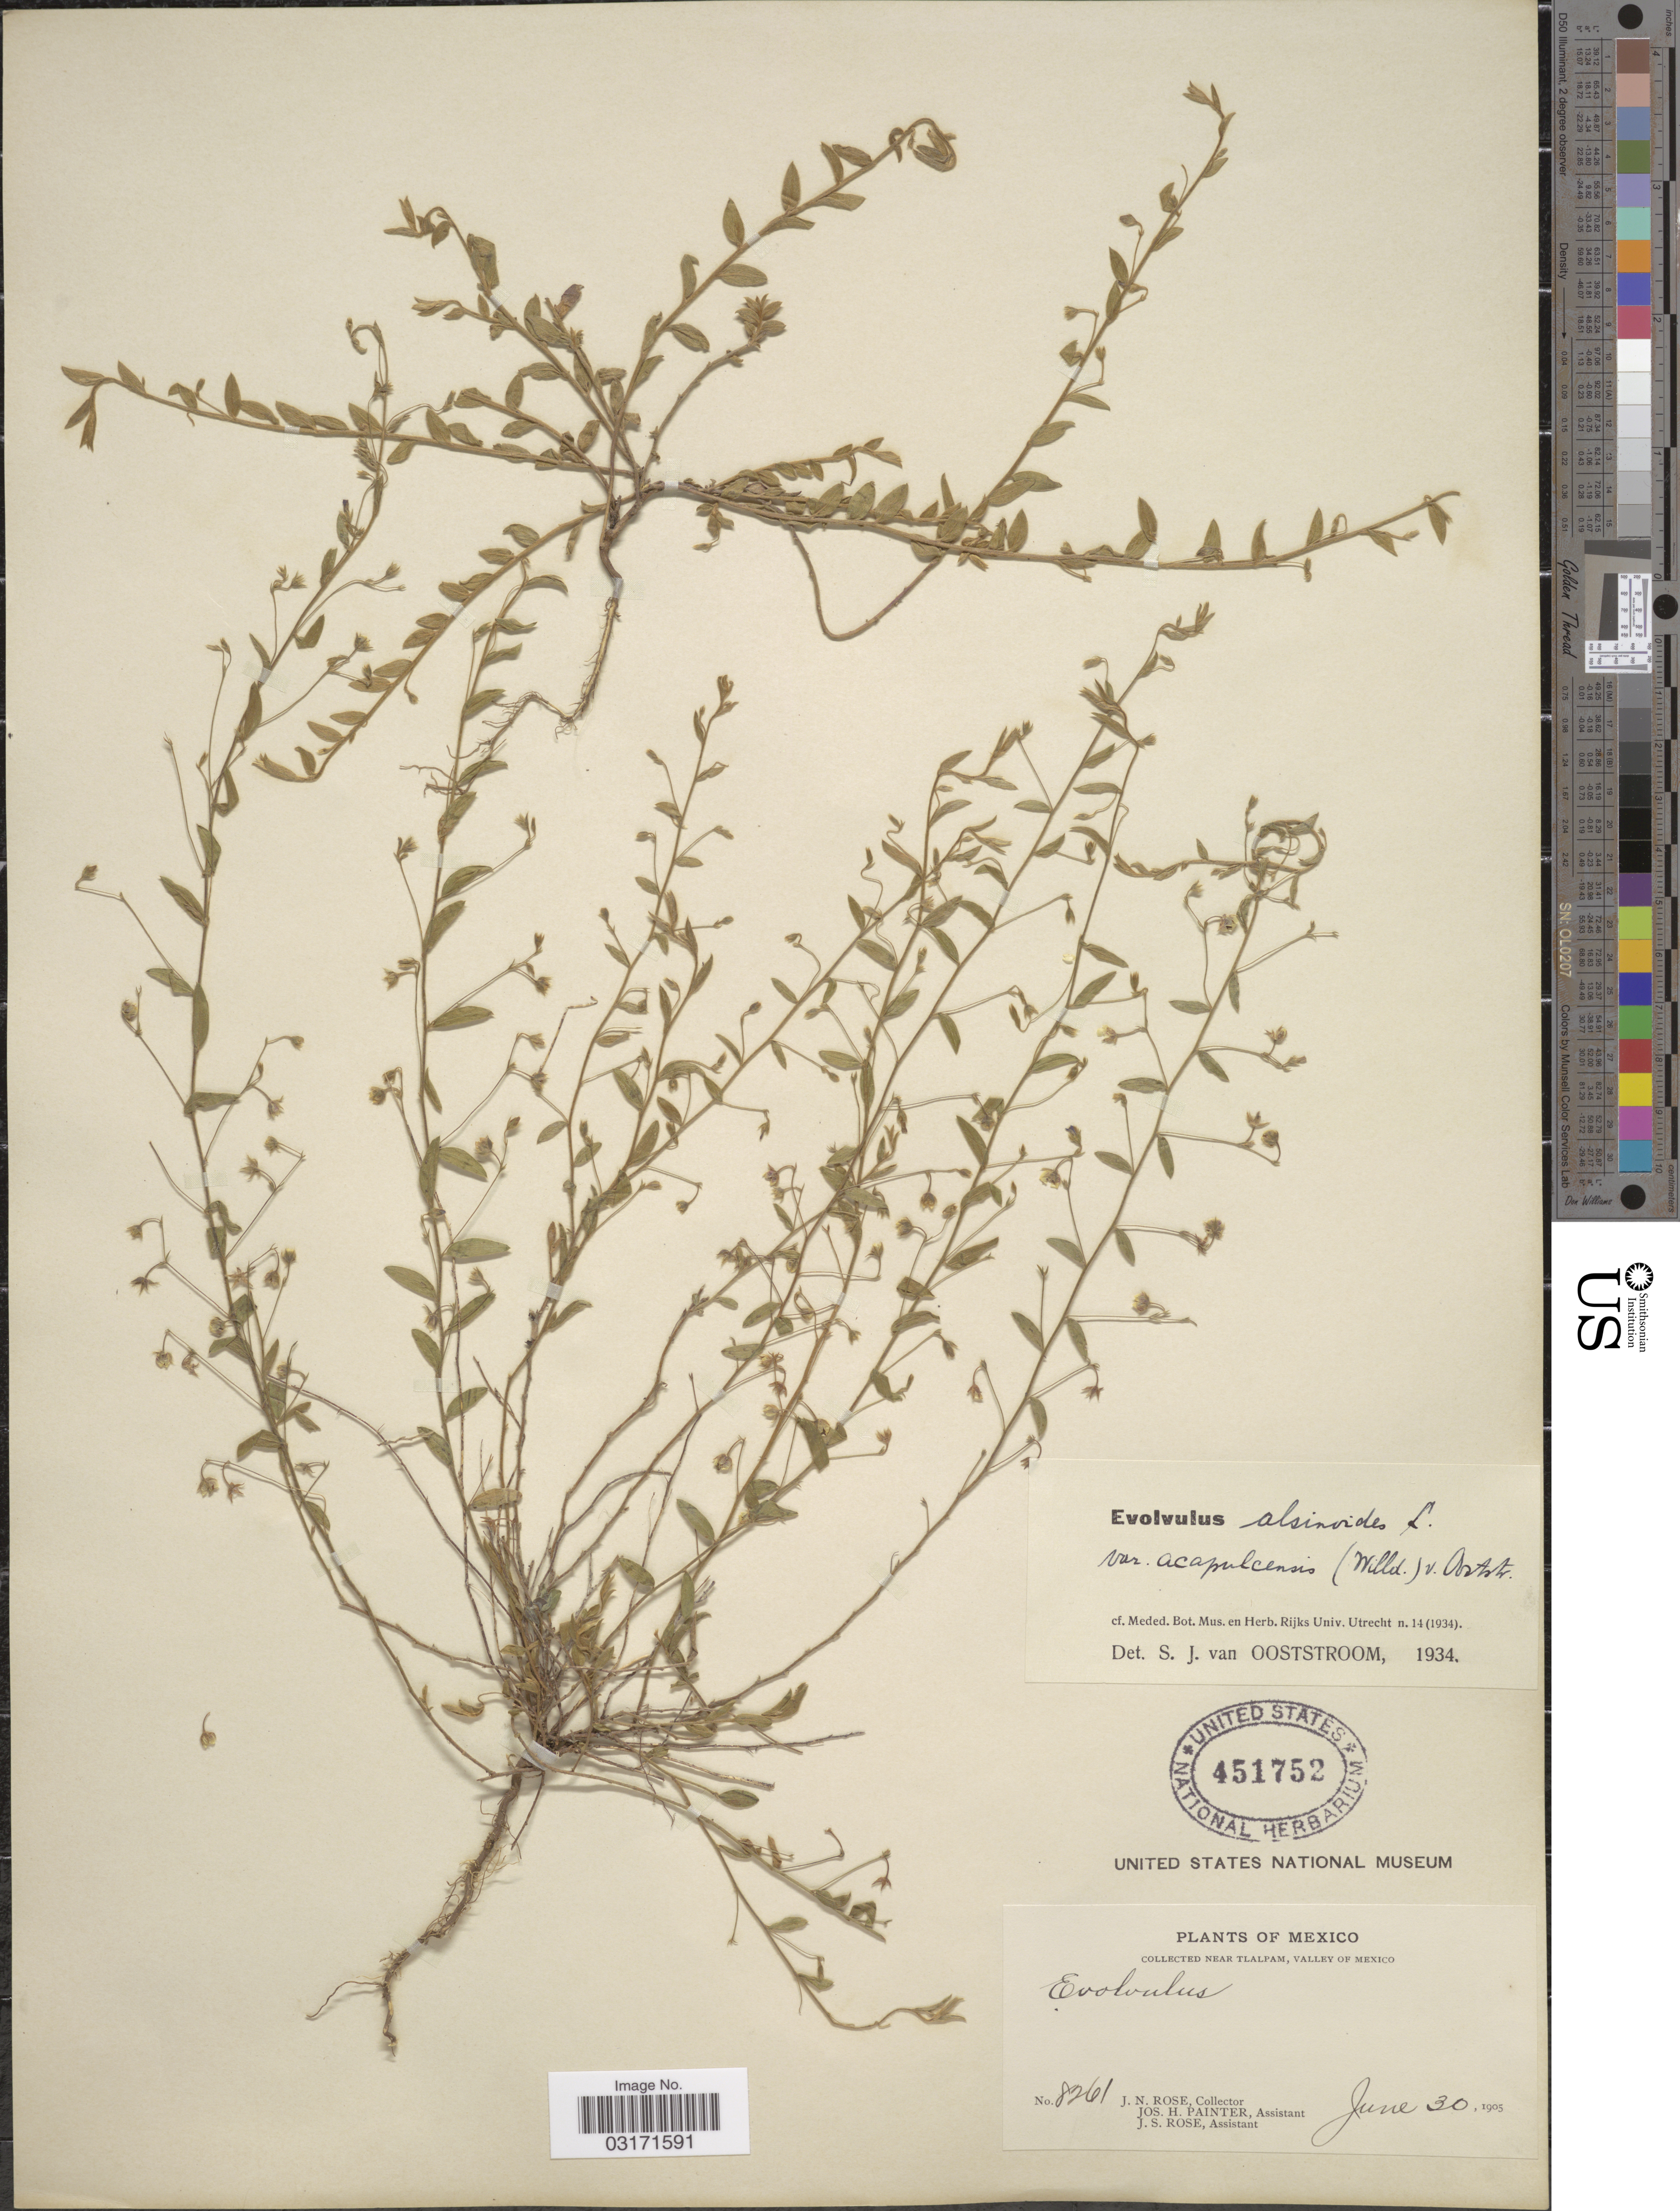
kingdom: Plantae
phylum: Tracheophyta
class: Magnoliopsida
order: Solanales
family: Convolvulaceae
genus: Evolvulus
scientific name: Evolvulus alsinoides var. acapulcensis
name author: (Willd. ex Schult.) Ooststr.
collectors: J. N. Rose, J. H. Painter & J. S. Rose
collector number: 8261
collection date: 1905-06-30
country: Mexico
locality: Near Tlalpam, Valley of Mexico.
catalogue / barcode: US 451752